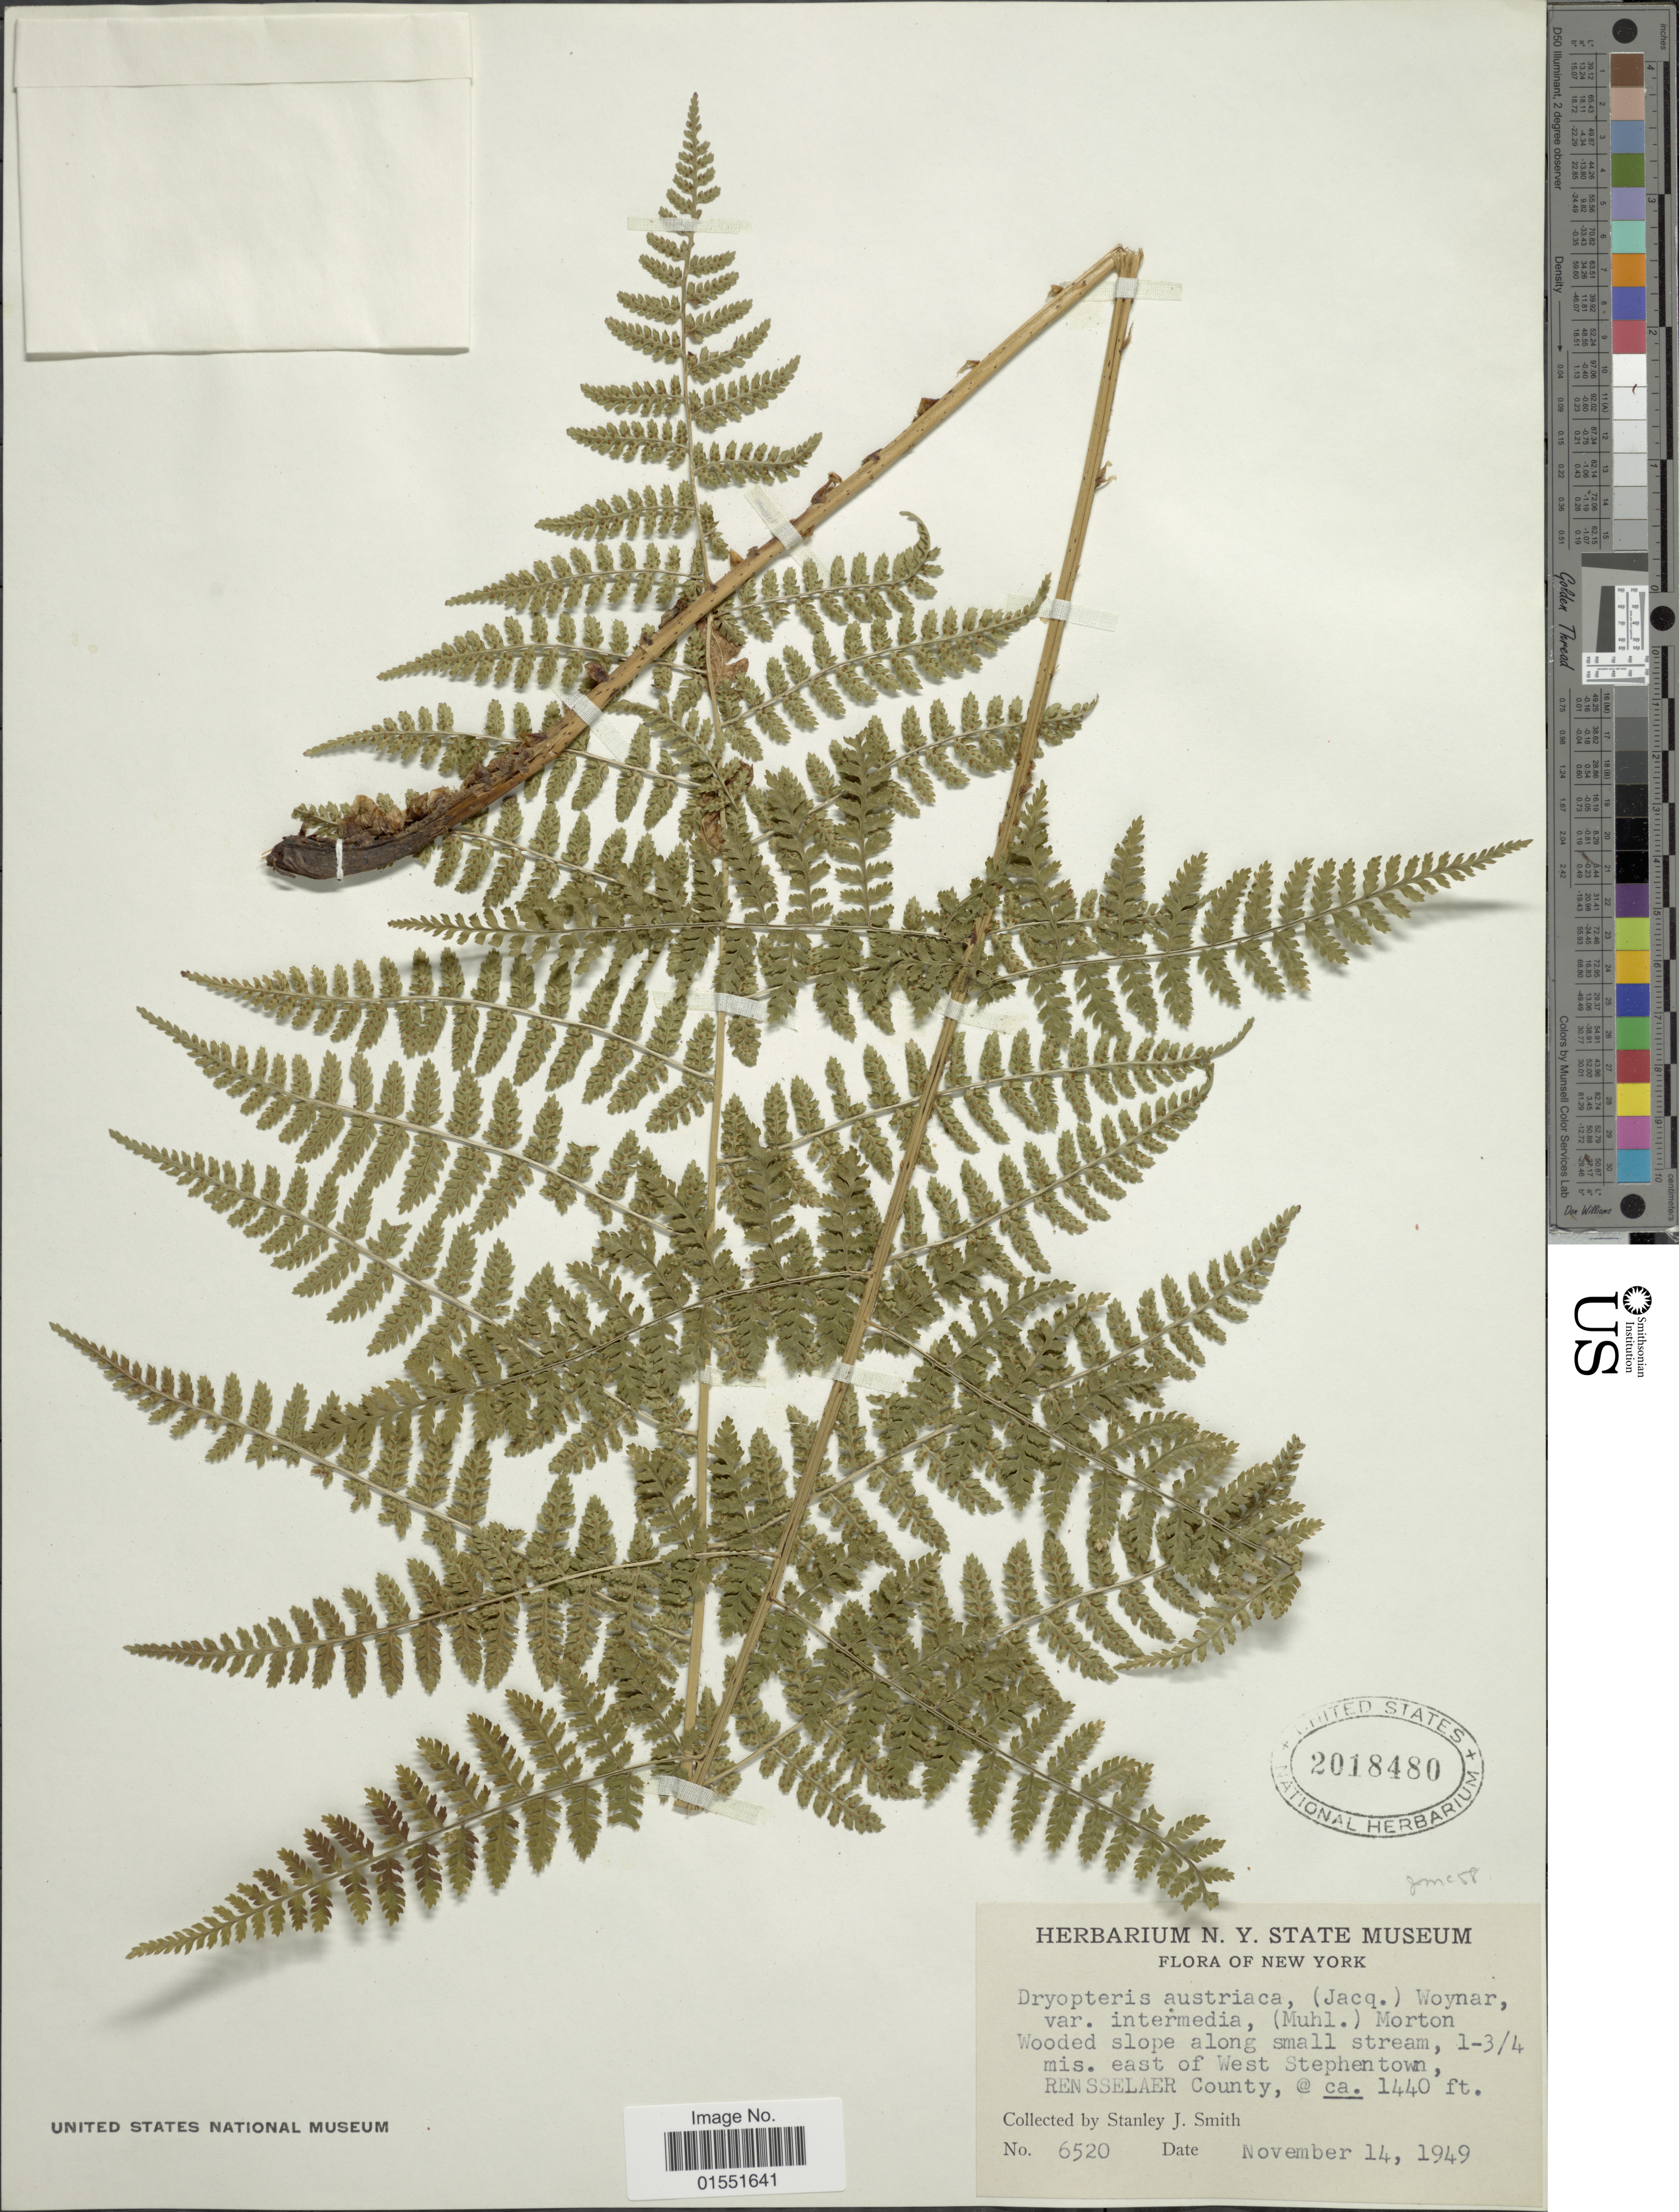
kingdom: Plantae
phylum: Tracheophyta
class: Polypodiopsida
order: Polypodiales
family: Dryopteridaceae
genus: Dryopteris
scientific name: Dryopteris intermedia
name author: (Muhl.) A. Gray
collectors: S. Smith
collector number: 6520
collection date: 1949-11-14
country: United States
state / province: New York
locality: Wooded slope along small stream, 1-3/4 mis. east of West Stephentown, Rensselaer County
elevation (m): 439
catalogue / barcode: US 2018480